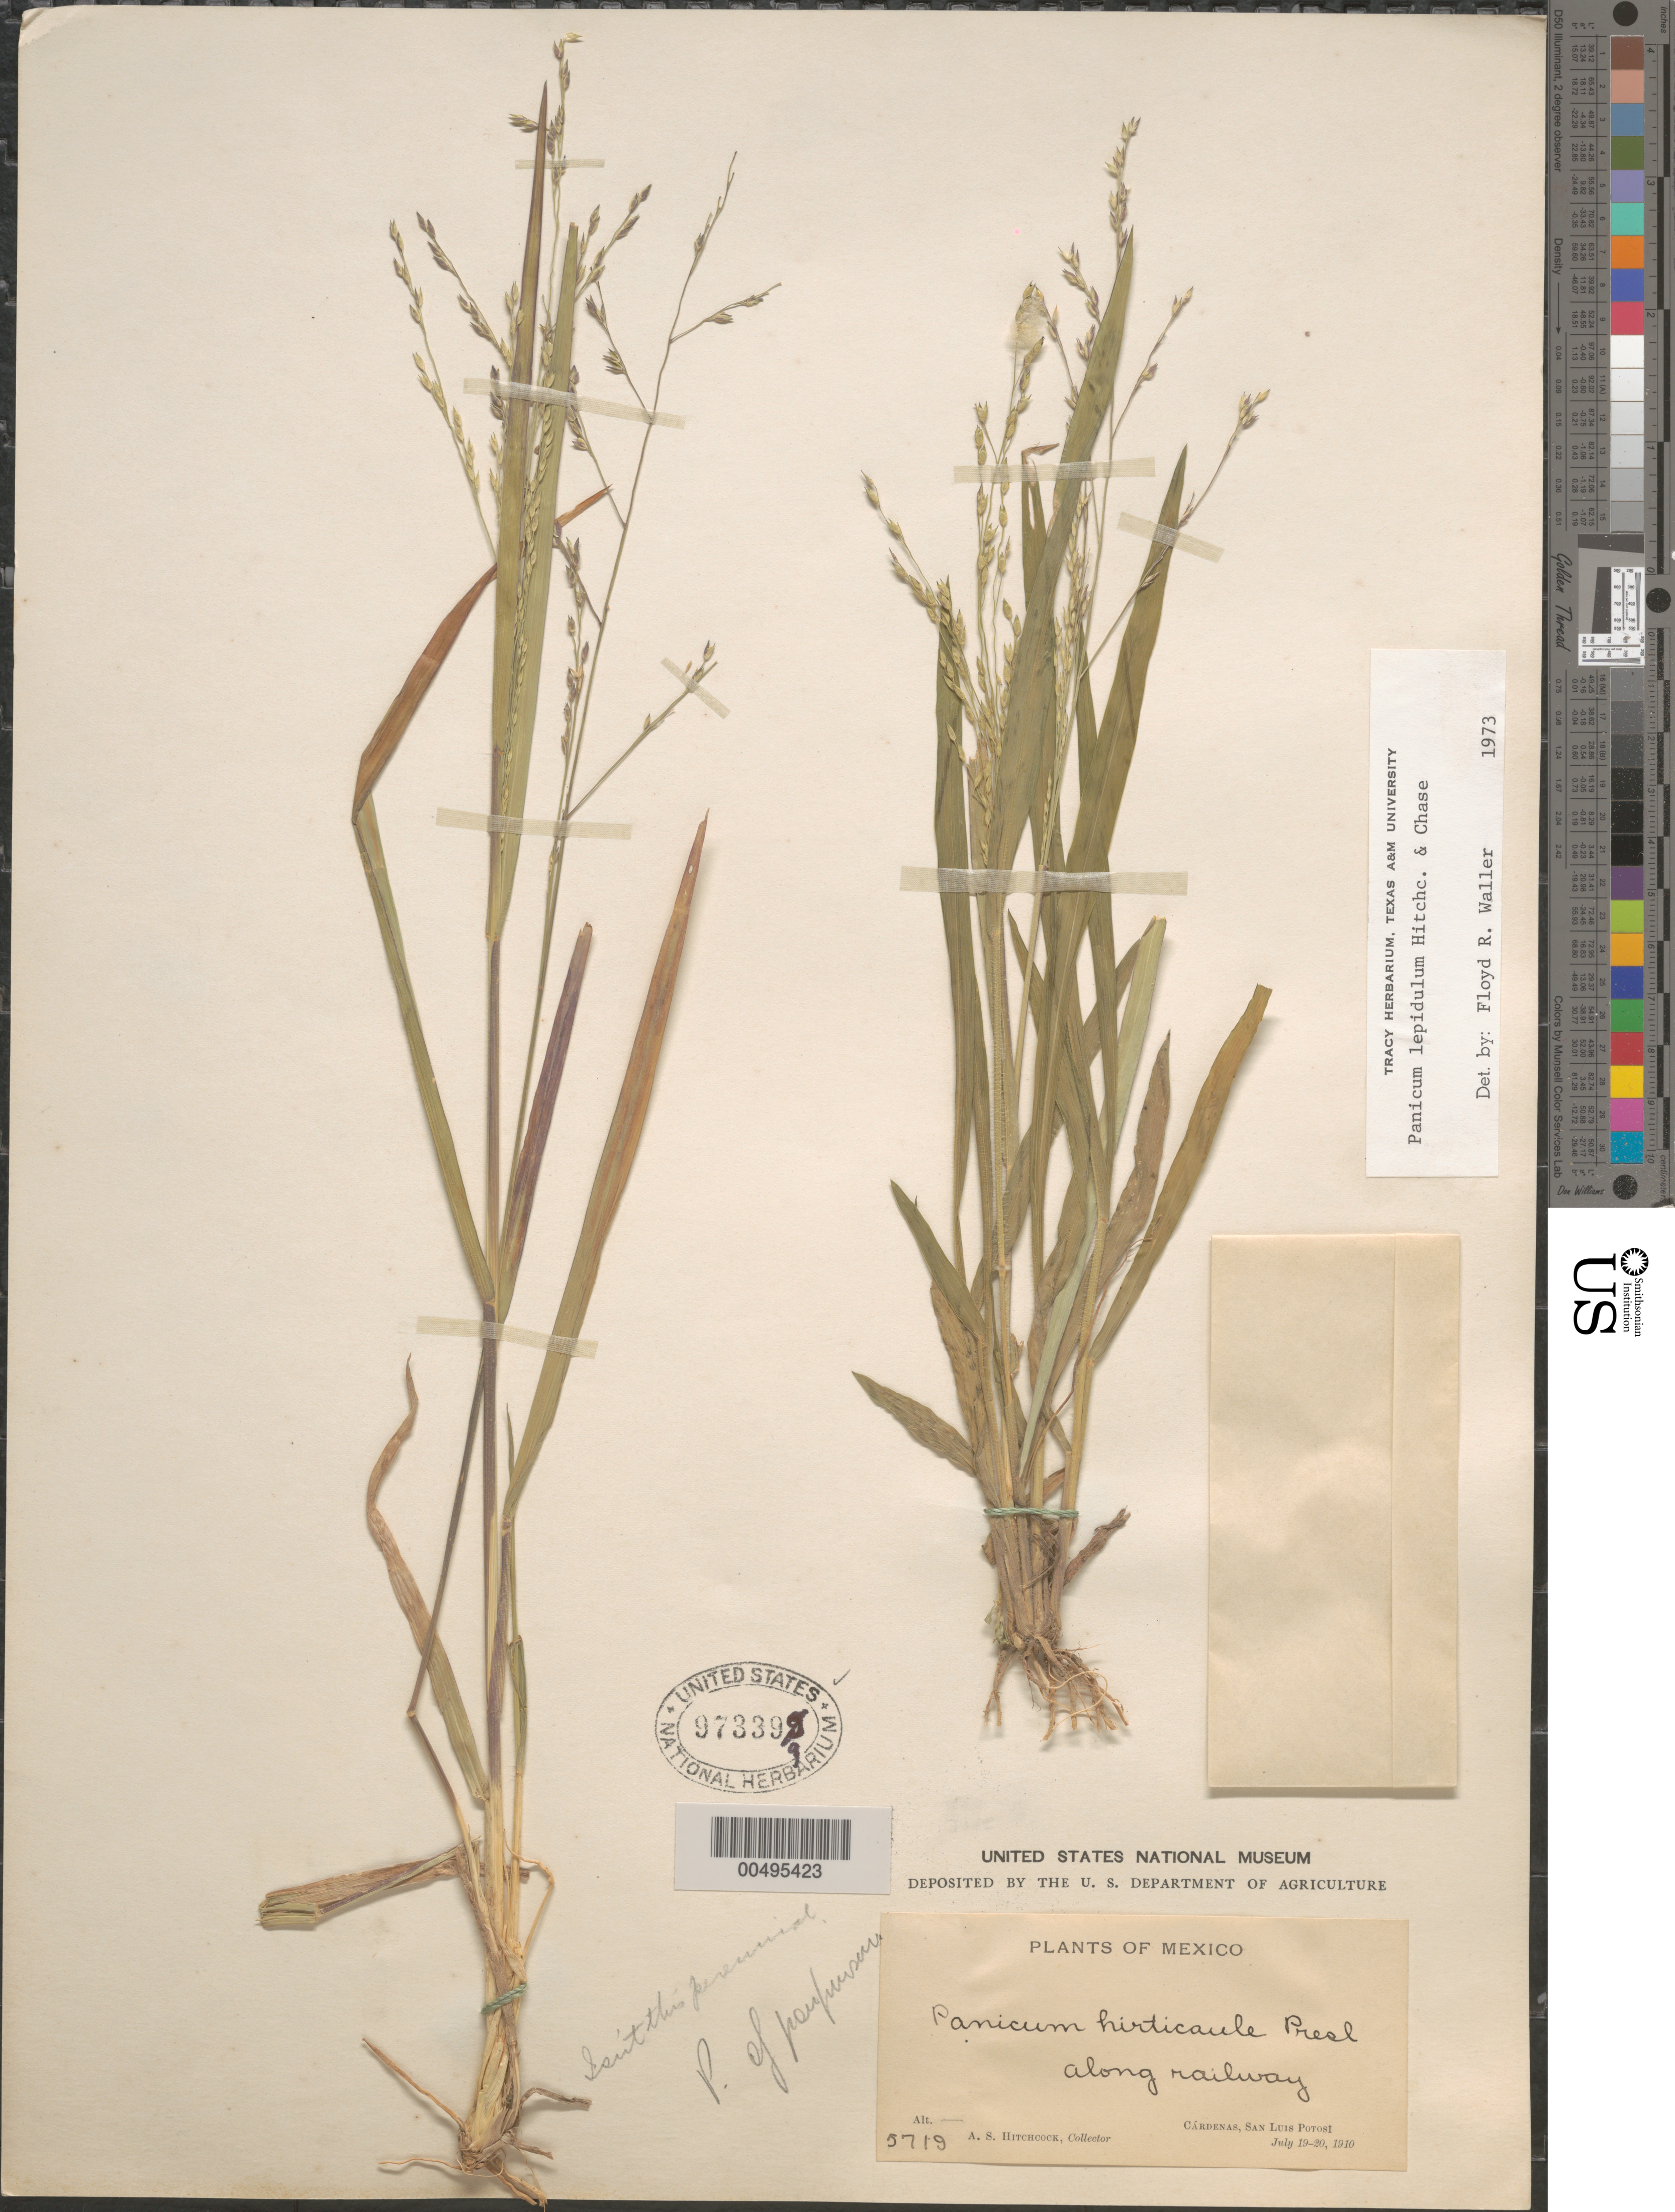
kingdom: Plantae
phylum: Tracheophyta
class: Liliopsida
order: Poales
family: Poaceae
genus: Panicum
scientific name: Panicum lepidulum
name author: Hitchc. & Chase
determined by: Waller, F. R.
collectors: A. S. Hitchcock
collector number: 5719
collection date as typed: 19 Jul 1910 to 20 Jul 1910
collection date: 1910-07-19/1910-07-20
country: Mexico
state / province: San Luis Potosi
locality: C rdenas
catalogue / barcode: US 973399